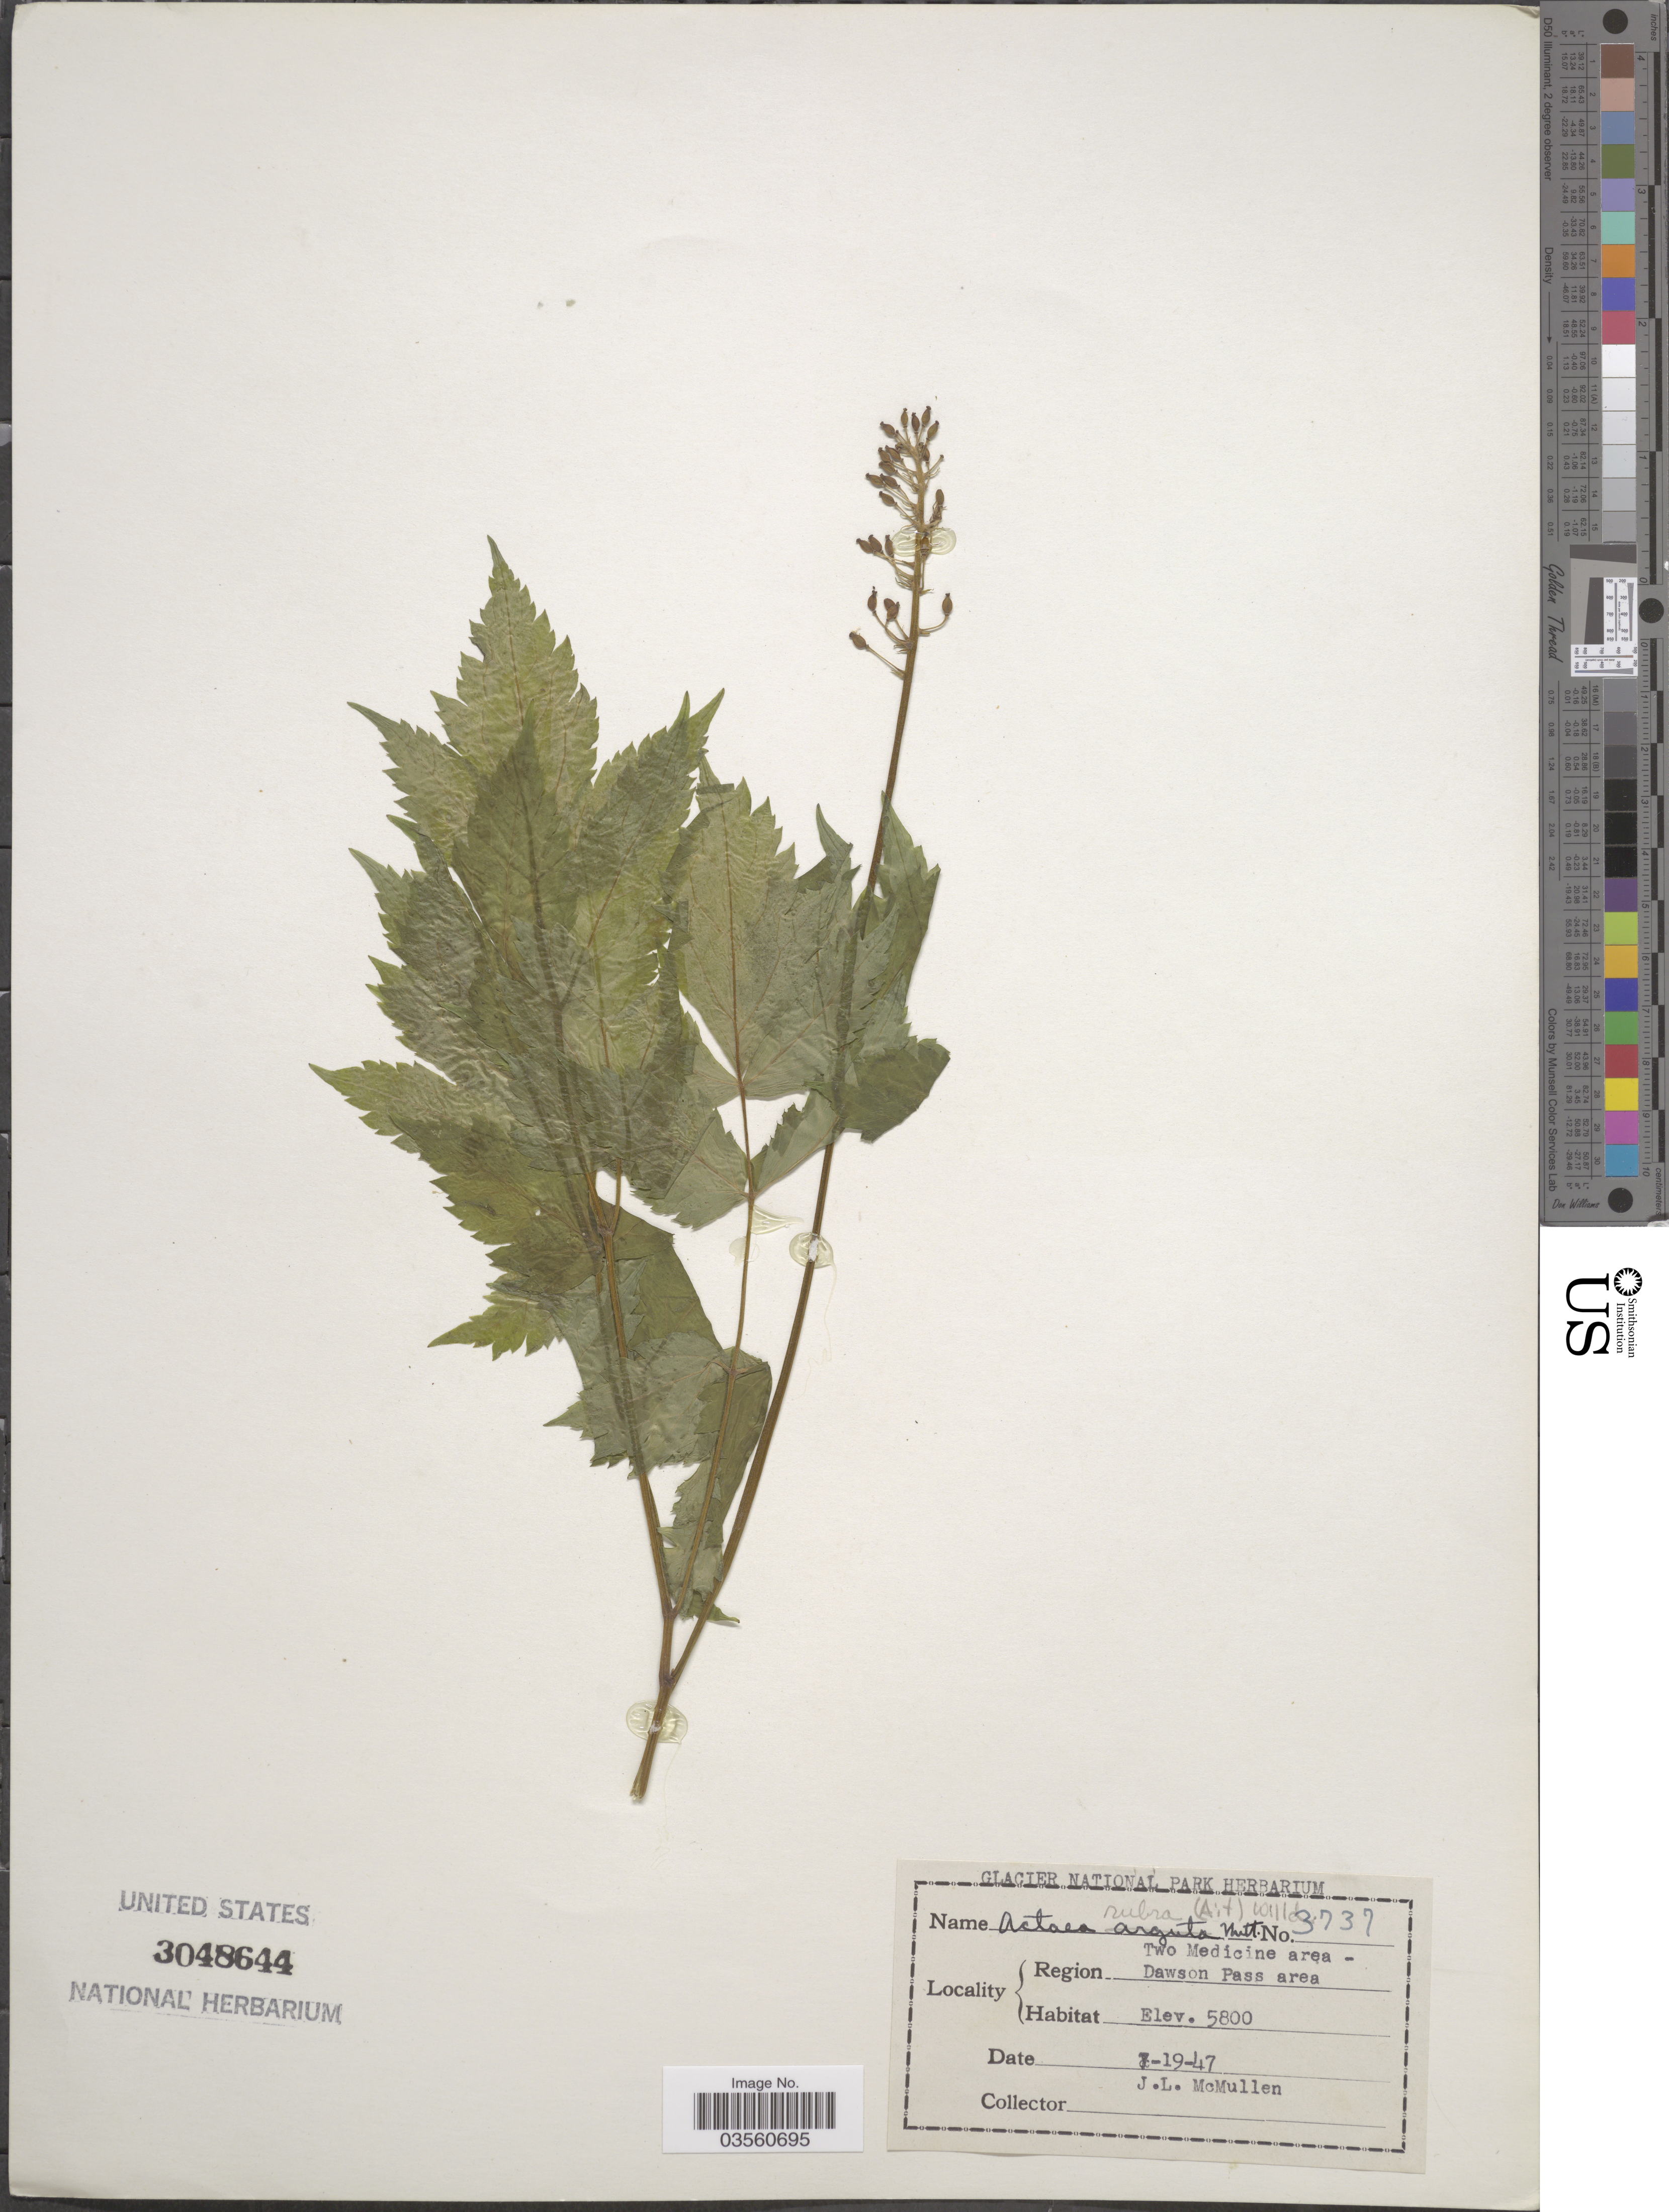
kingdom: Plantae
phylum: Tracheophyta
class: Magnoliopsida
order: Ranunculales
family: Ranunculaceae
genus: Actaea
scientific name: Actaea rubra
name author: (Aiton) Willd.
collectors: J. McMullen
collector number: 3737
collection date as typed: Transcribed d/m/y: 19/7/47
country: United States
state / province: Montana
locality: Region Two Medicine area - Dawson Pass area.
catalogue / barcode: US 3048644